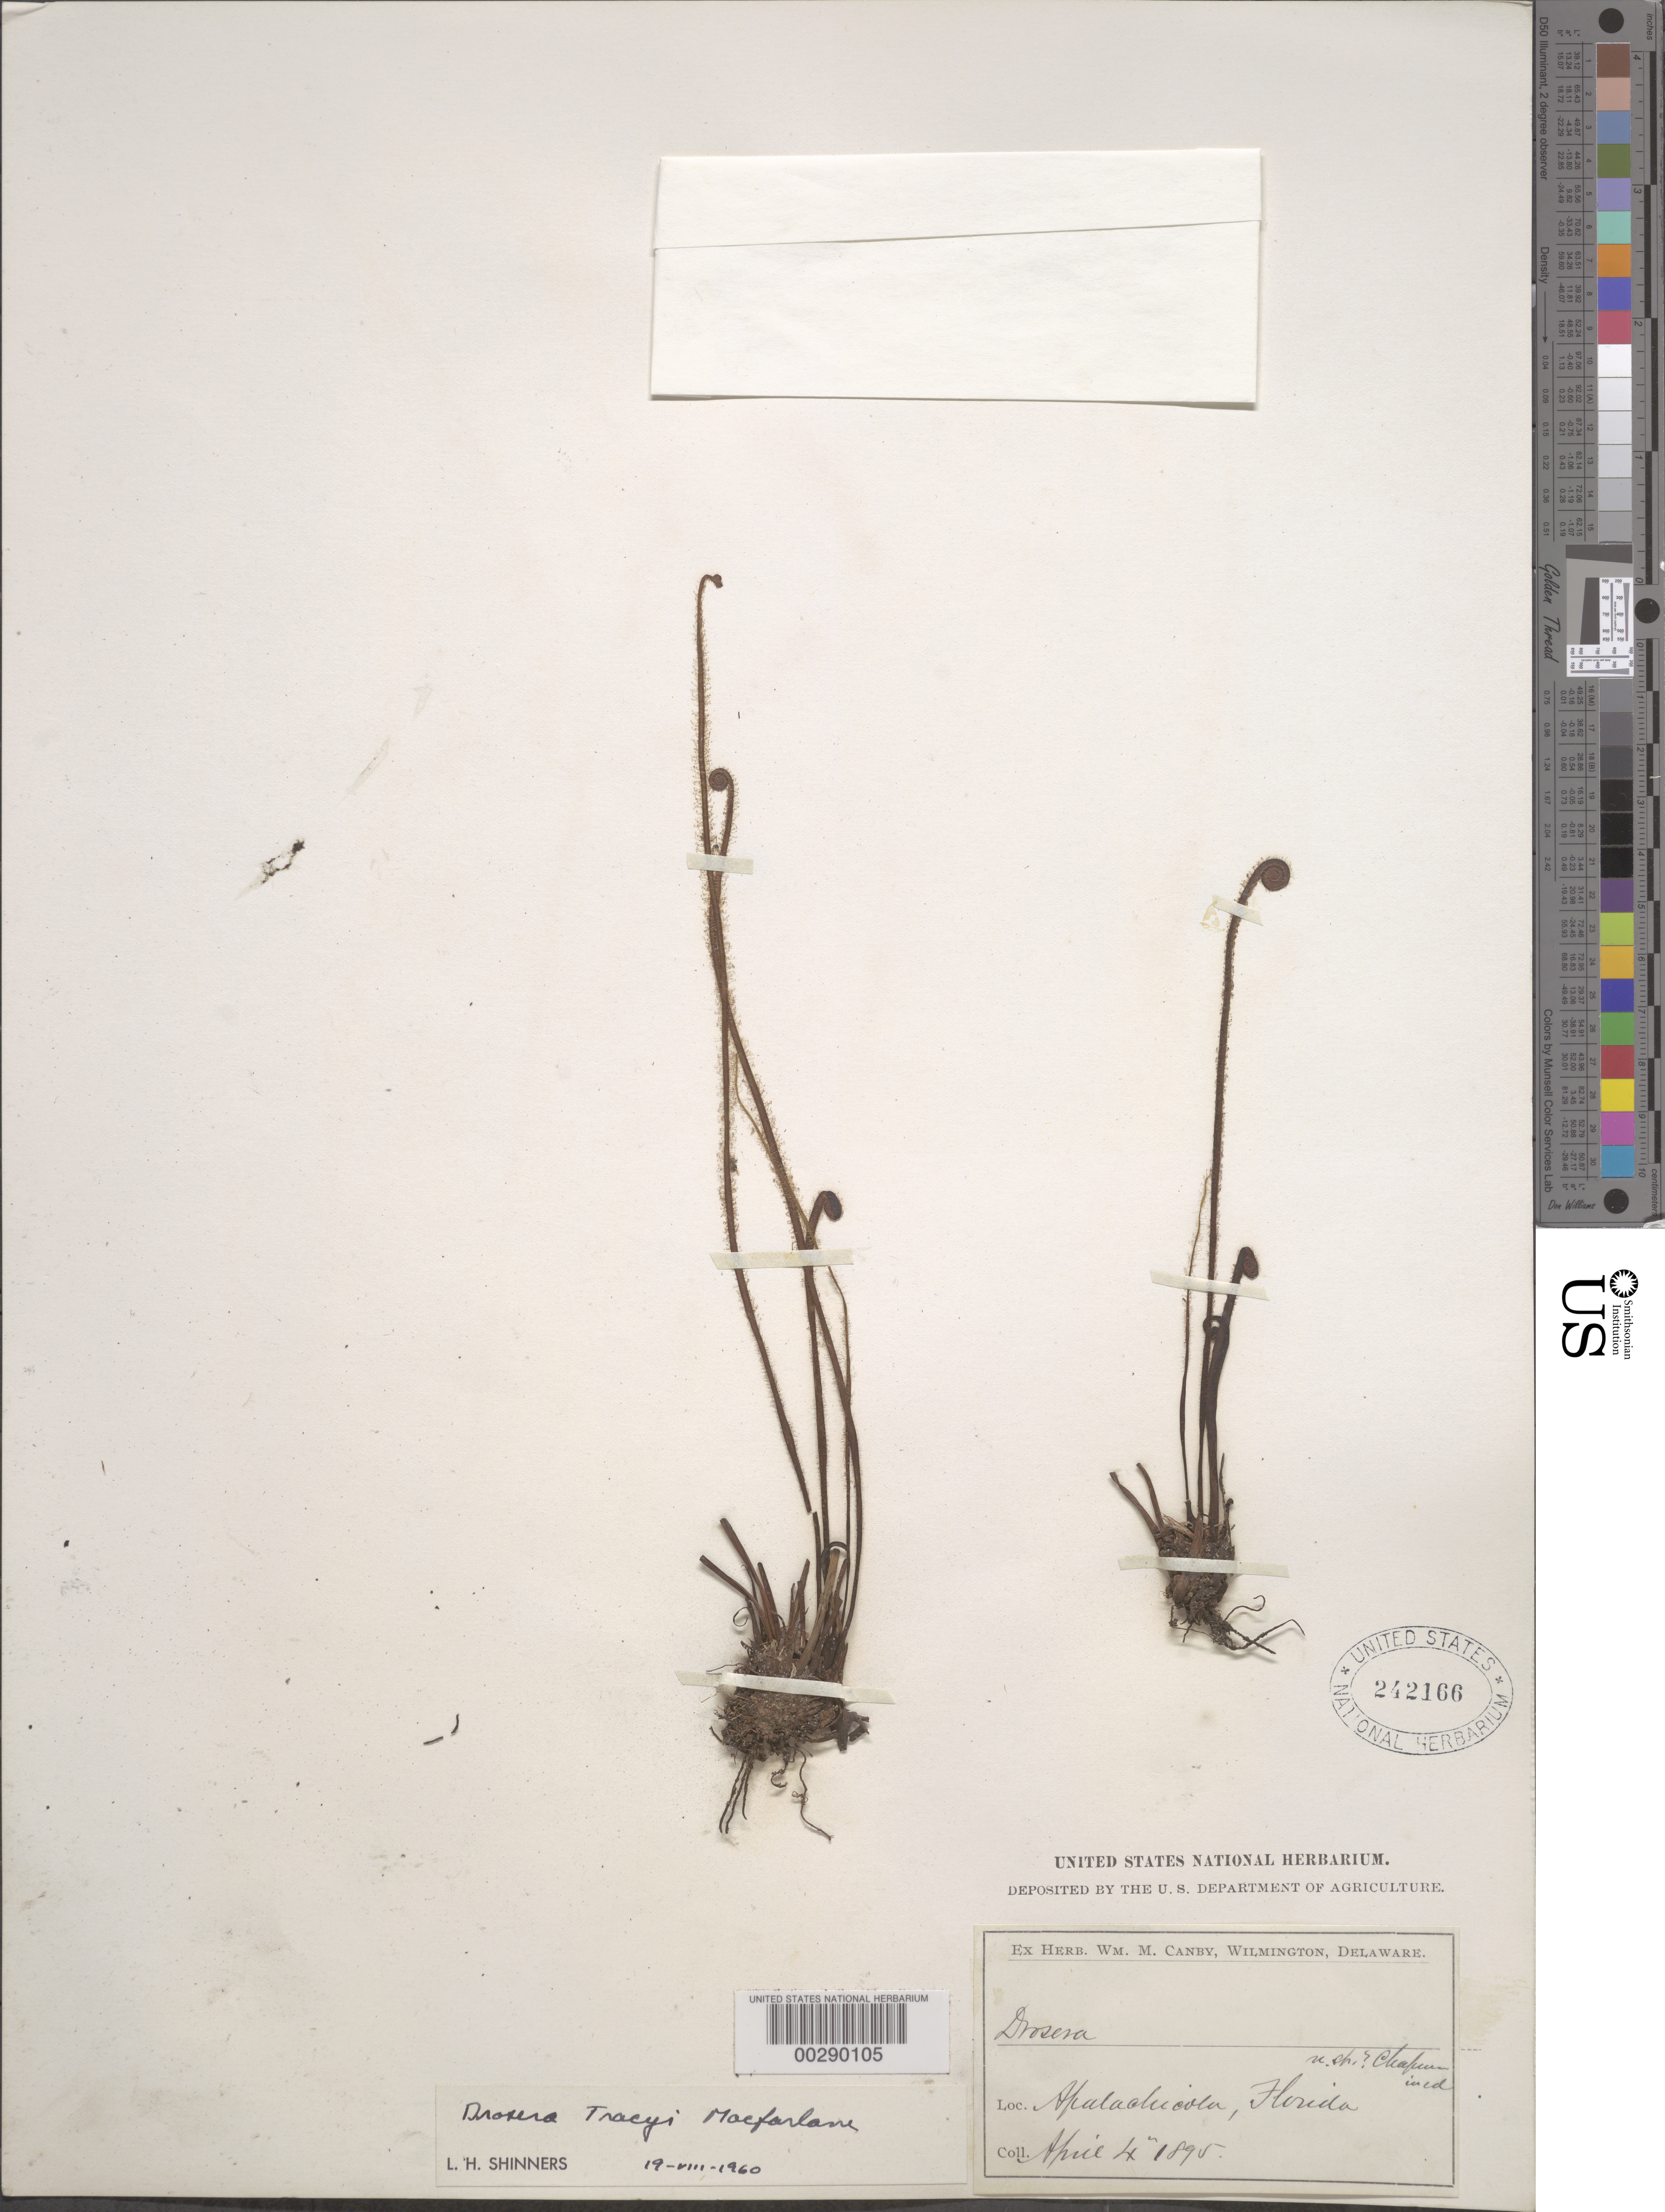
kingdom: Plantae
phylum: Tracheophyta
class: Magnoliopsida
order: Caryophyllales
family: Droseraceae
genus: Drosera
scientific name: Drosera tracyi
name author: Macfarl.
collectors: ex herb. W.M. Canby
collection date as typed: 04 Apr 1895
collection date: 1895-04-04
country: United States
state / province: Florida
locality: Apalachicola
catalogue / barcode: US 242166